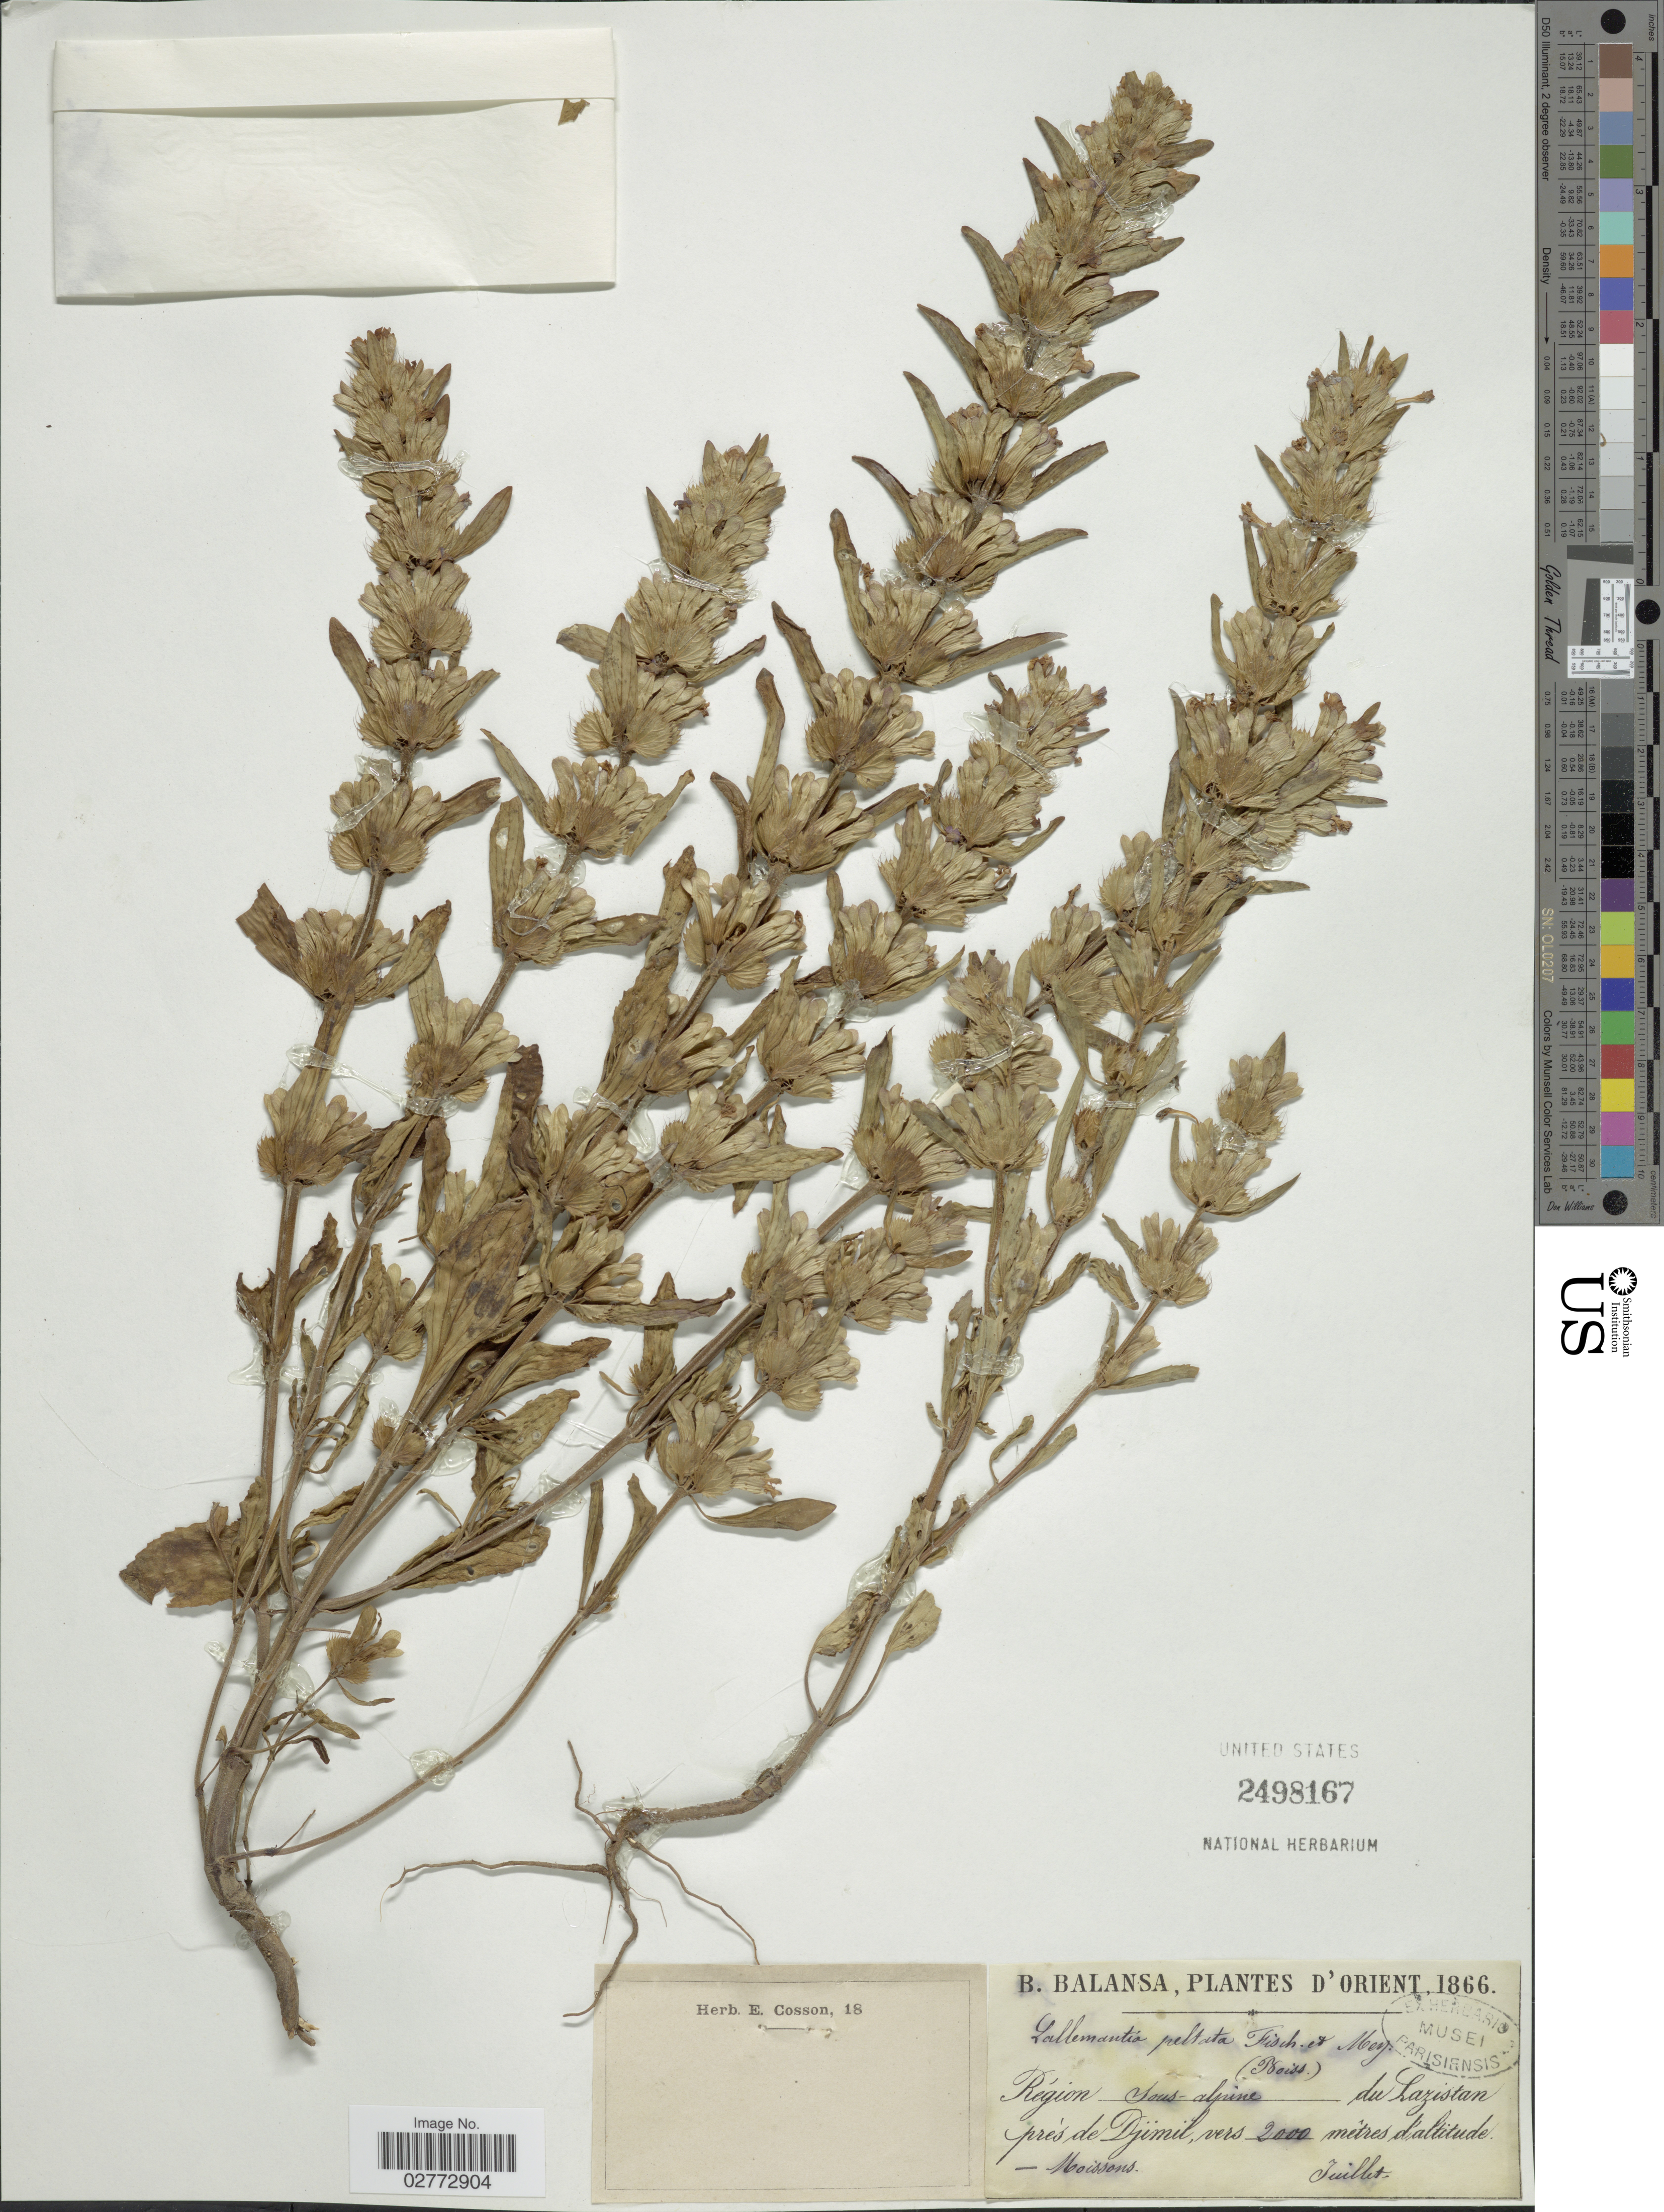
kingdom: Plantae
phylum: Tracheophyta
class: Magnoliopsida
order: Lamiales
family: Lamiaceae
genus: Lallemantia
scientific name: Lallemantia peltata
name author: (L.) Fisch. & C.A. Mey.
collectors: B. Balansa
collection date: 1866-07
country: Turkey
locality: Orient. Région sous-alpine du Lazistan prés de Djimil.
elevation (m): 2000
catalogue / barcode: US 2498167